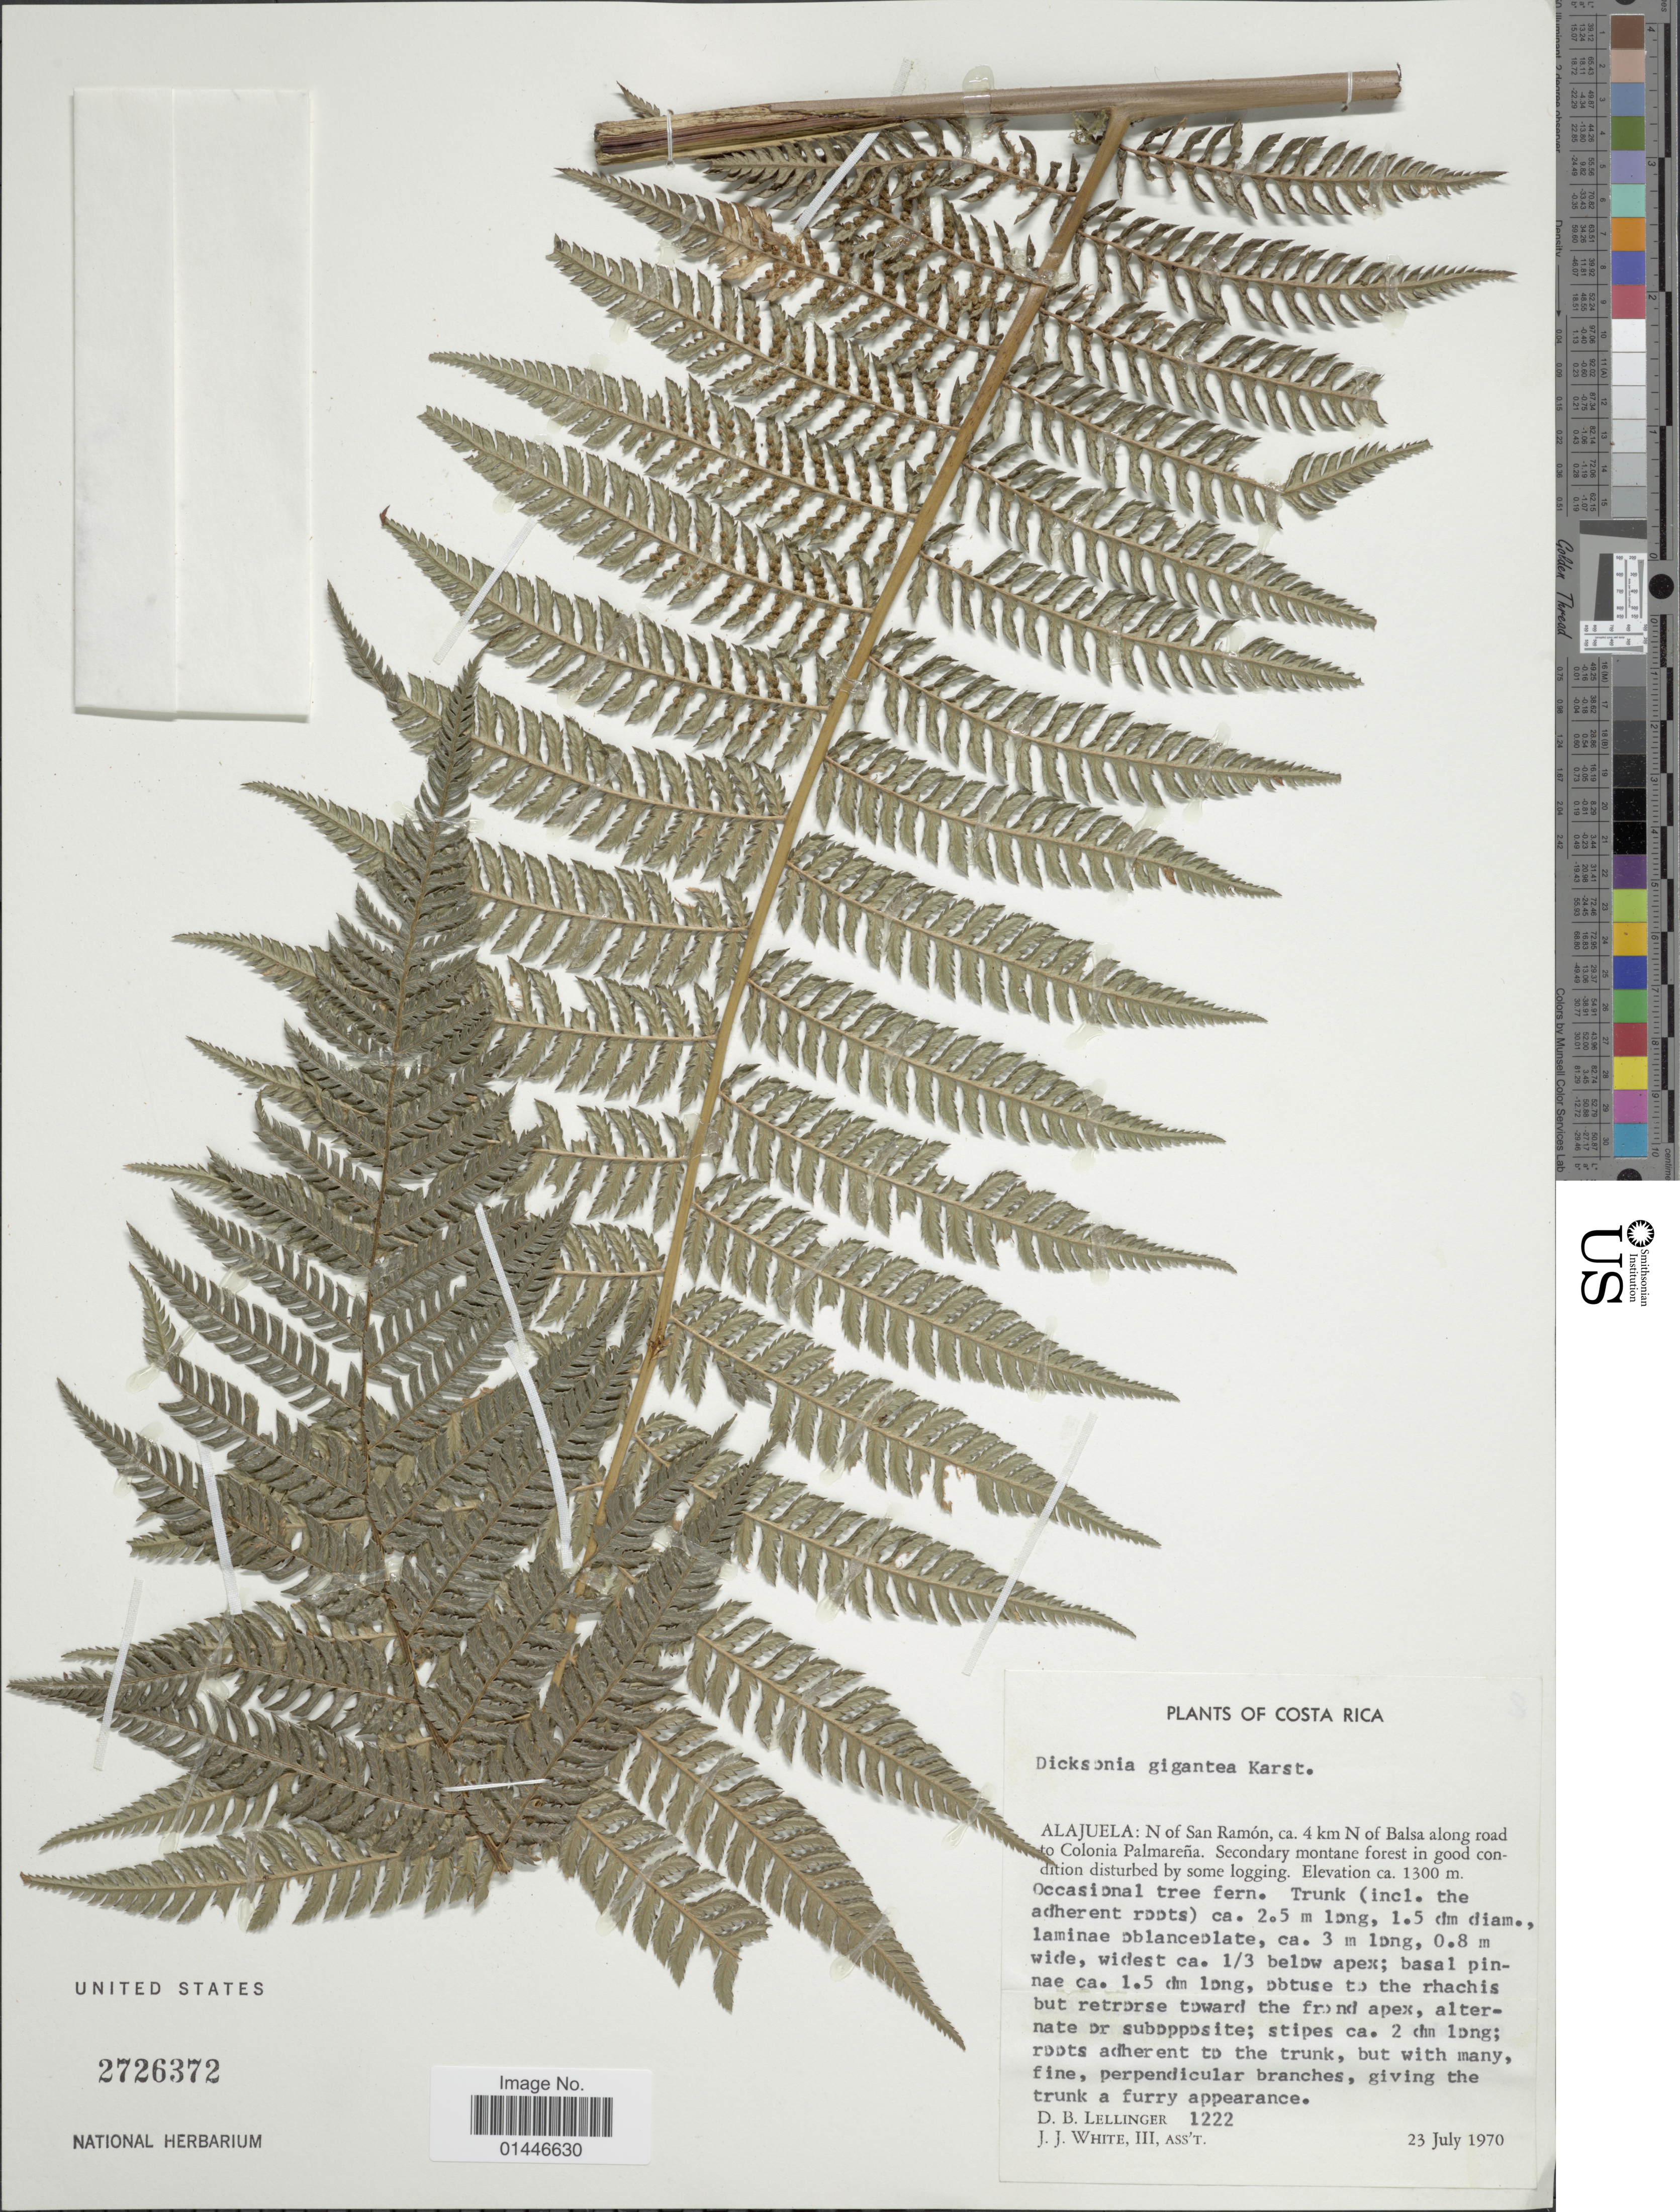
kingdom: Plantae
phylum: Tracheophyta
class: Polypodiopsida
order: Cyatheales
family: Dicksoniaceae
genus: Dicksonia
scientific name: Dicksonia gigantea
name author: H. Karst.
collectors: D. B. Lellinger & J. J. White III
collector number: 1222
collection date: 1970-07-23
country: Costa Rica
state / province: Alajuela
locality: N of San Ramon, ca. 4 km N of Balsa along road to Colonia Palmarena.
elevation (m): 1300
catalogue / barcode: US 2726372